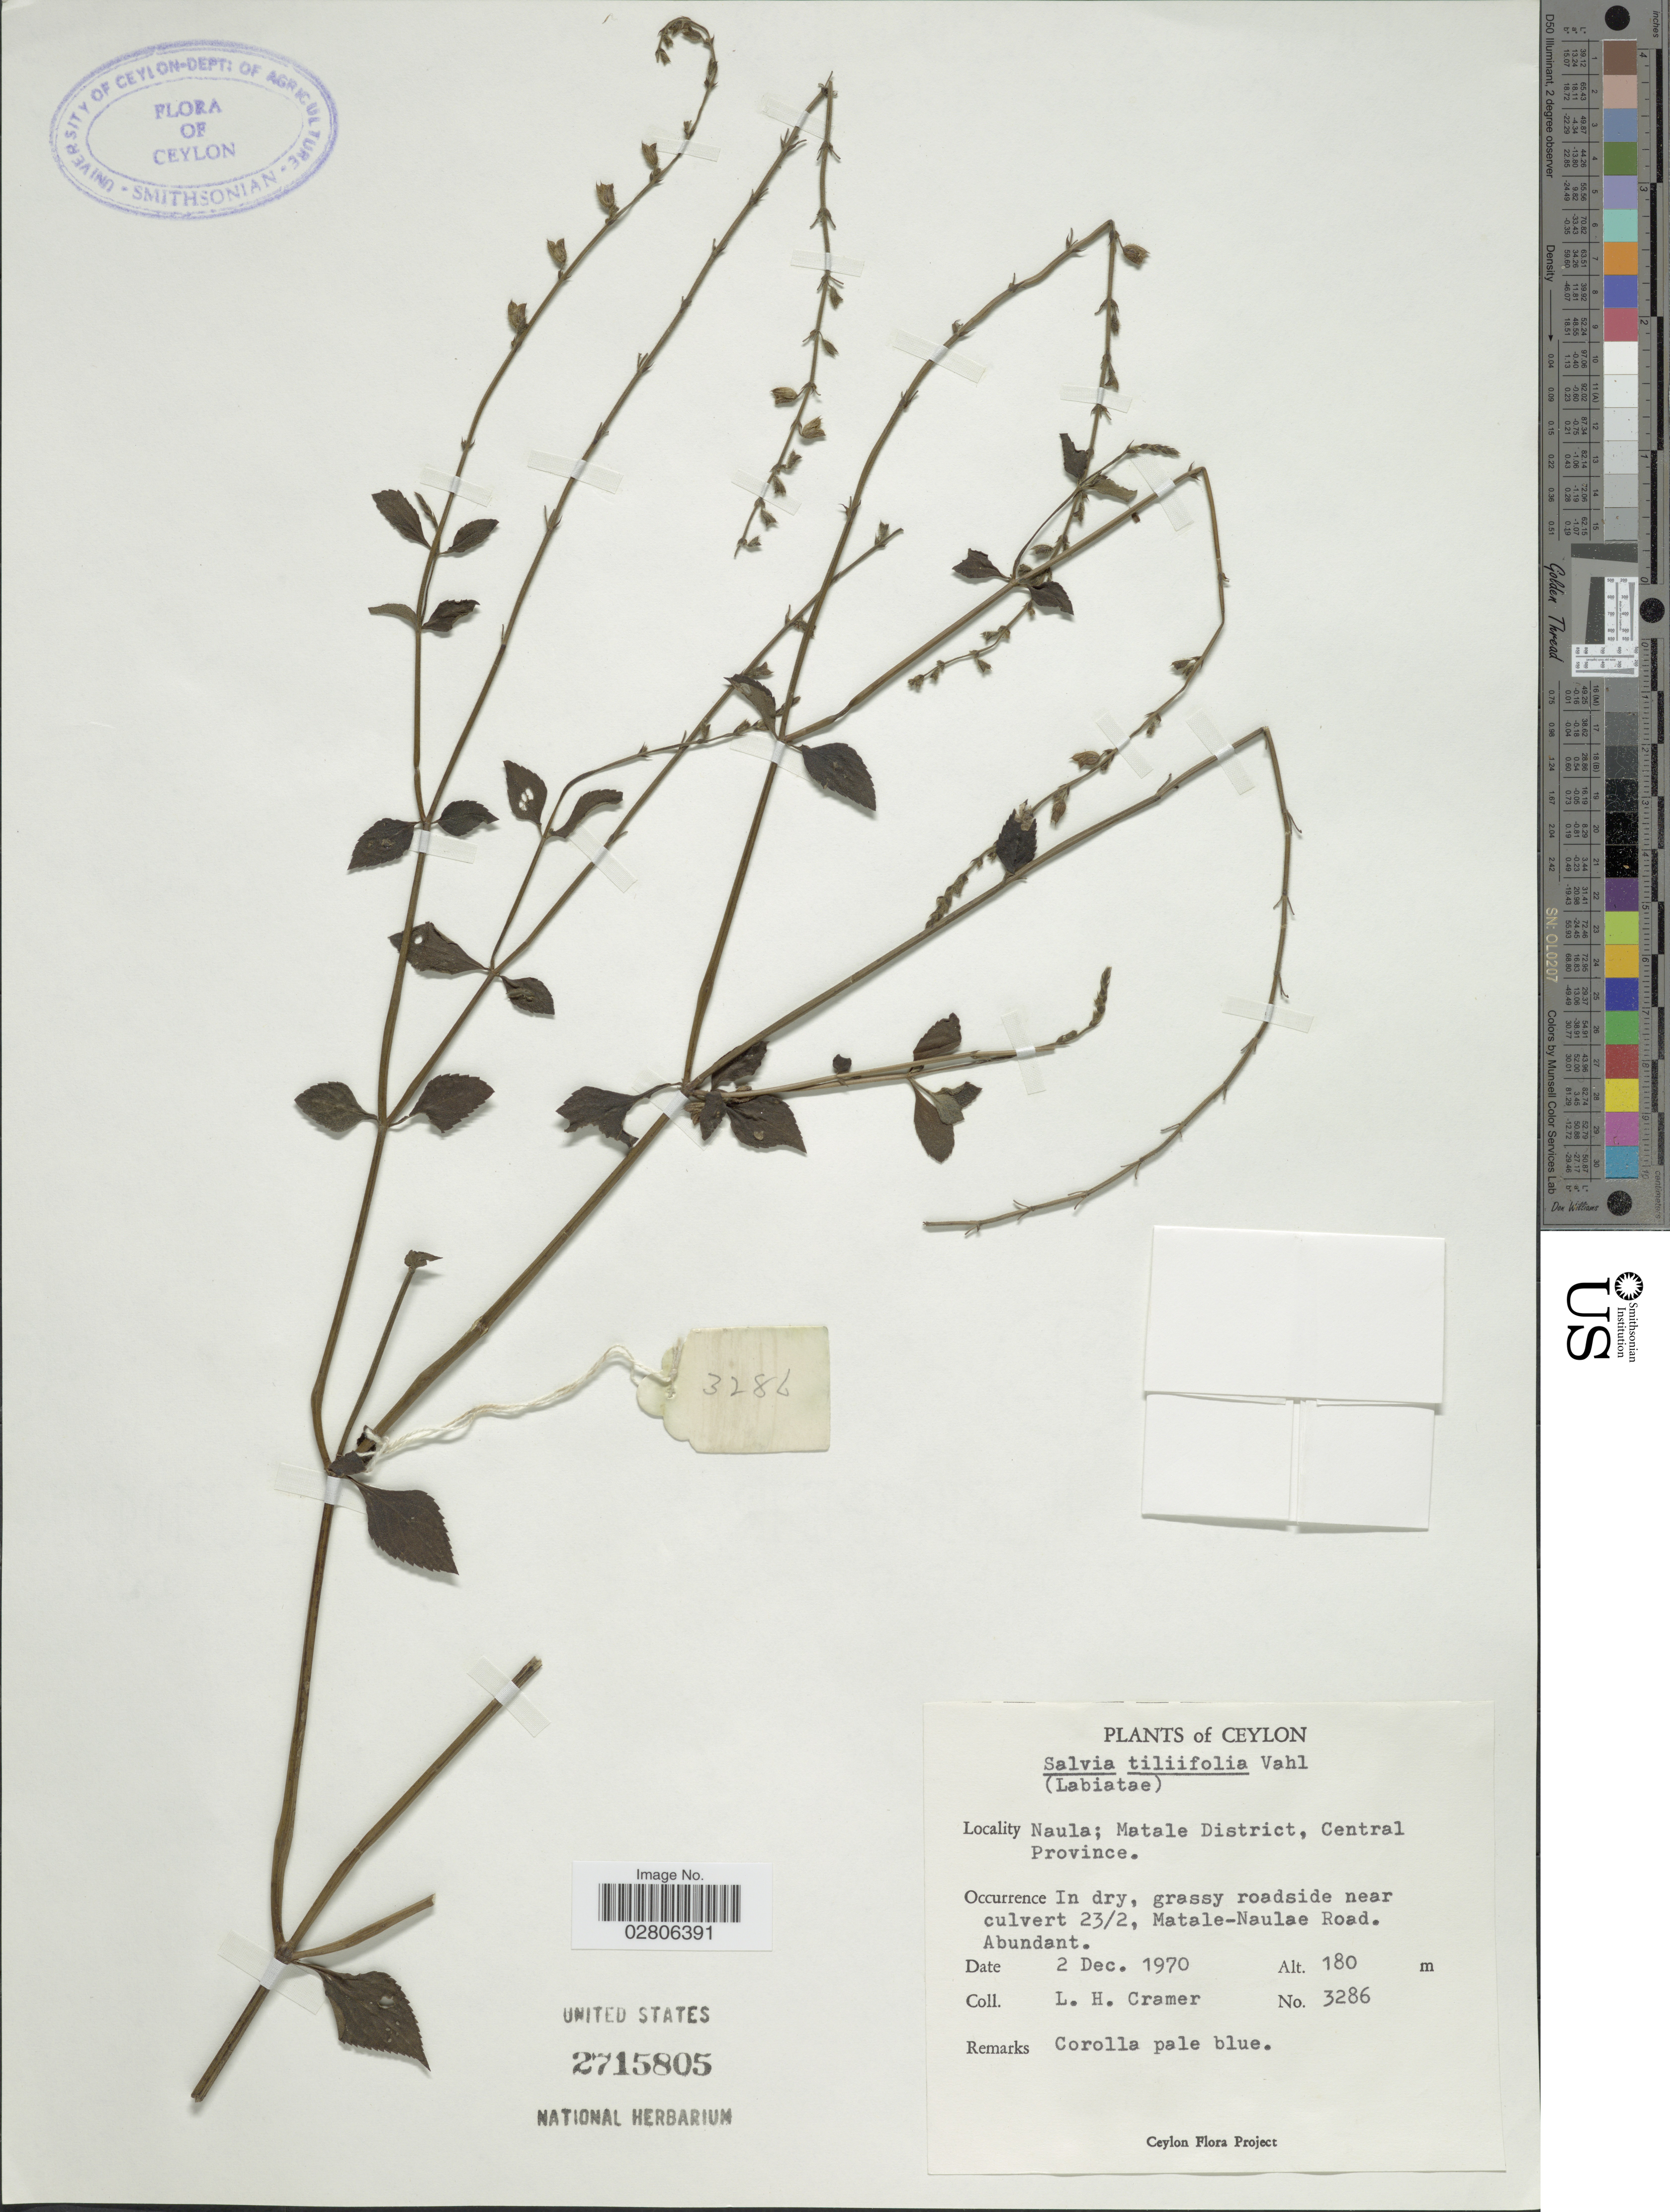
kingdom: Plantae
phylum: Tracheophyta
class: Magnoliopsida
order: Lamiales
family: Lamiaceae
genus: Salvia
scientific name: Salvia tiliifolia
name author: Vahl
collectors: L. H. Cramer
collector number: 3286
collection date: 1970-12-02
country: Sri Lanka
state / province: Central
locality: Ceylon. Naula; Matale District. In dry, grassy roadside near culvert 23/2, Matale-Naulae Road.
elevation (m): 180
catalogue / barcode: US 2715805